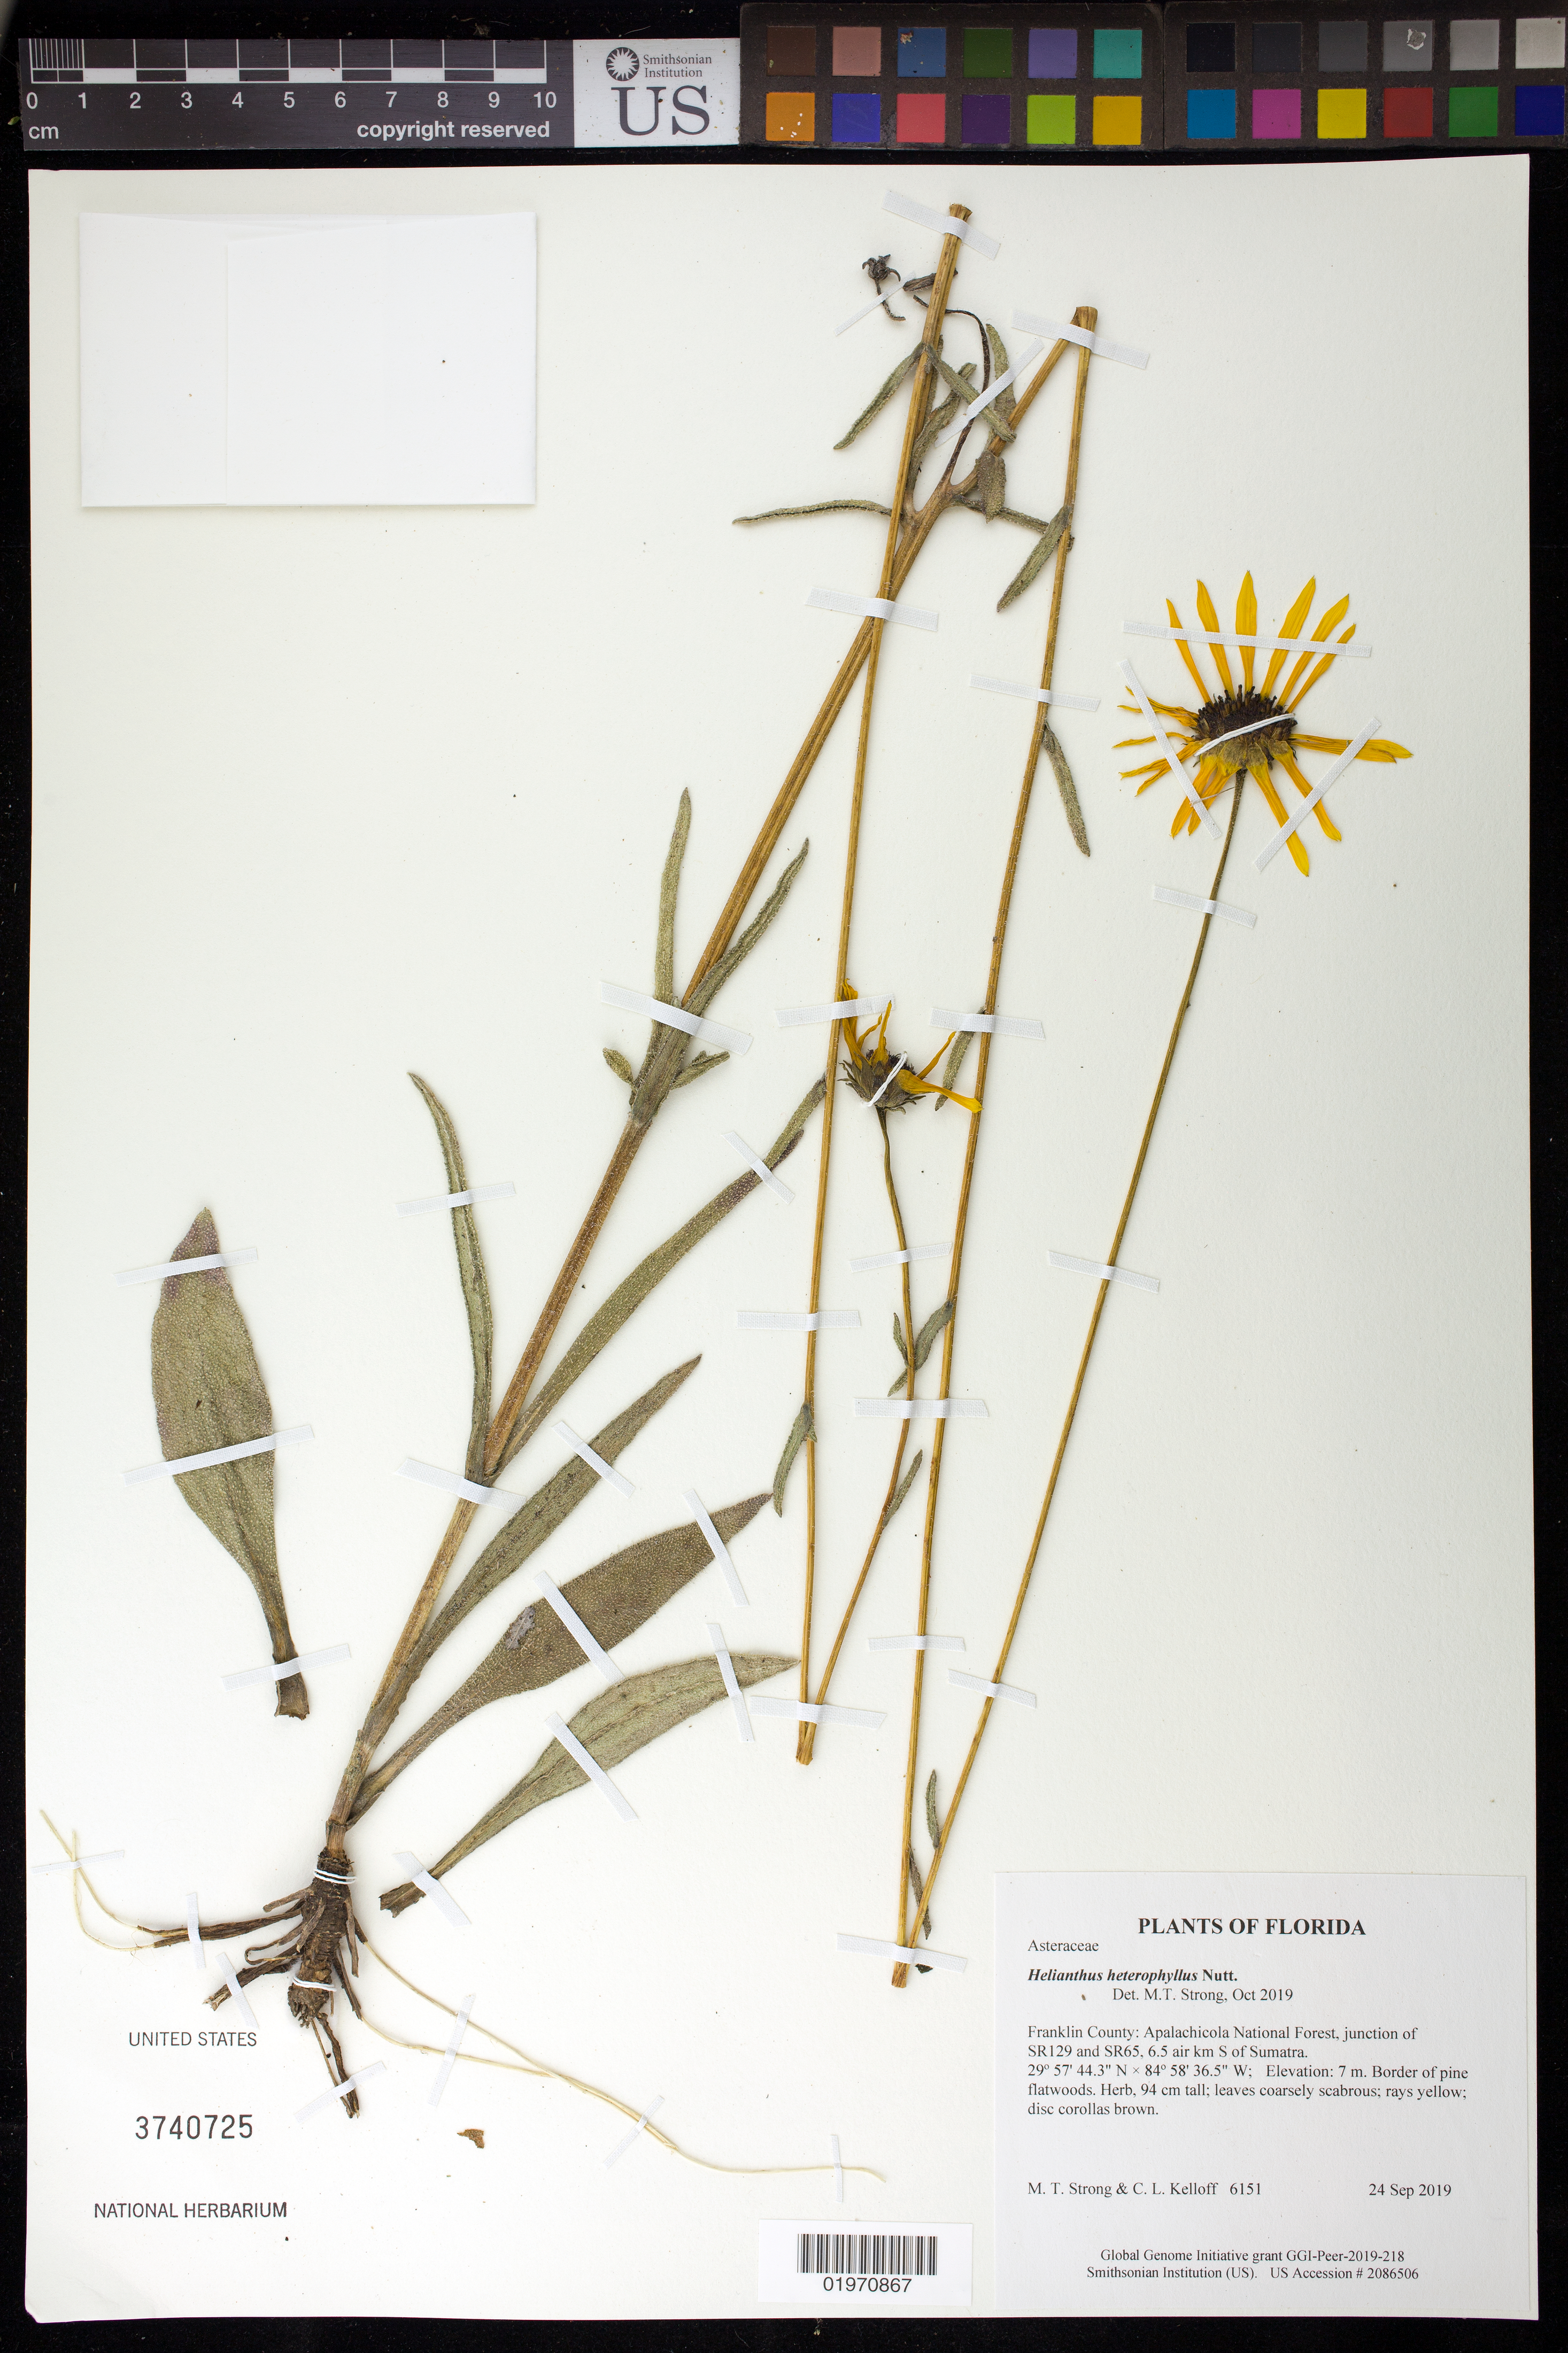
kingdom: Plantae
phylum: Tracheophyta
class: Magnoliopsida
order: Asterales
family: Asteraceae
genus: Helianthus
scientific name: Helianthus heterophyllus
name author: Nutt.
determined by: Strong, Mark T., (BOT), Smithsonian Institution - National Museum of Natural History (UNITED STATES)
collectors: M. T. Strong & C. L. Kelloff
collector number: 6151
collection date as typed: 24 Sep 2019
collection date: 2019-09-24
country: United States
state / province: Florida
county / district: Franklin County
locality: Apalachicola National Forest, junction of SR129 and SR65, 6.5 air km S of Sumatra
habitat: Border of pine flatwoods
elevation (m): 7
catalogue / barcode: US 3740725